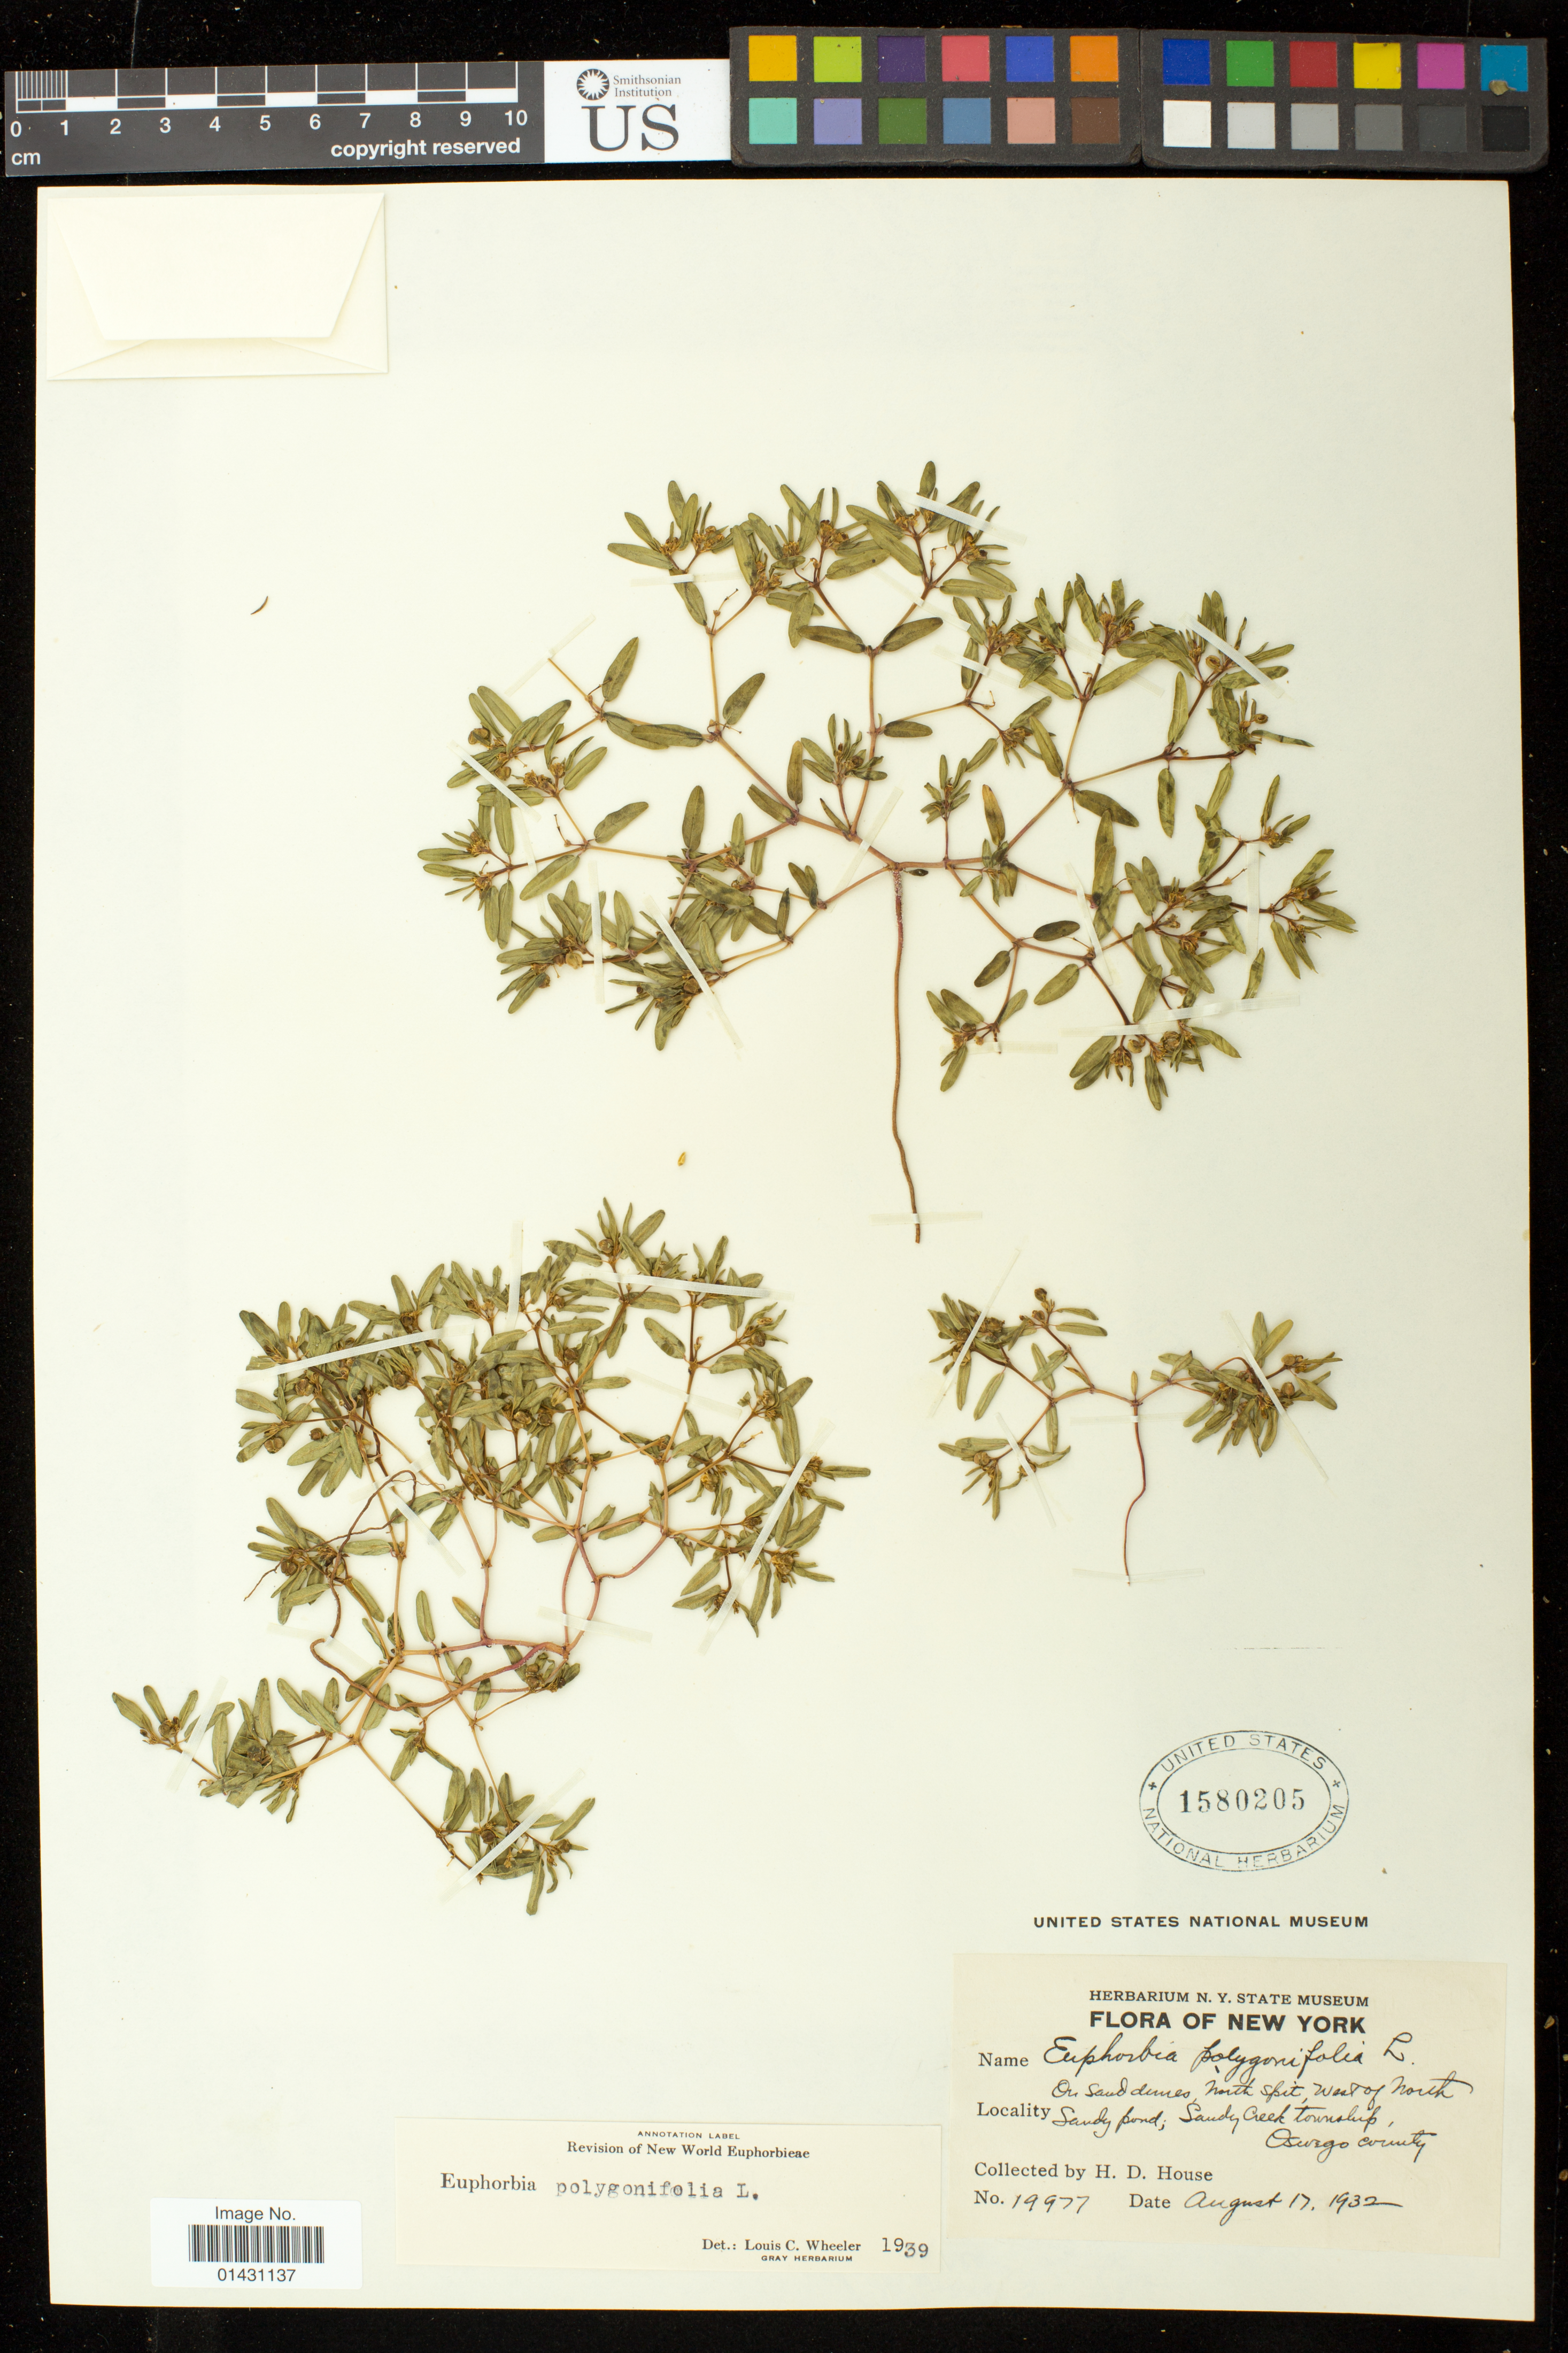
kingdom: Plantae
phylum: Tracheophyta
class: Magnoliopsida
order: Malpighiales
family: Euphorbiaceae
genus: Euphorbia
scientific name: Euphorbia polygonifolia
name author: L.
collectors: H. D. House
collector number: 19977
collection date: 1932-08-17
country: United States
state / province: New York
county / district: Oswego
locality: Sandy pond; Sandy Creek township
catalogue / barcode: US 1580205